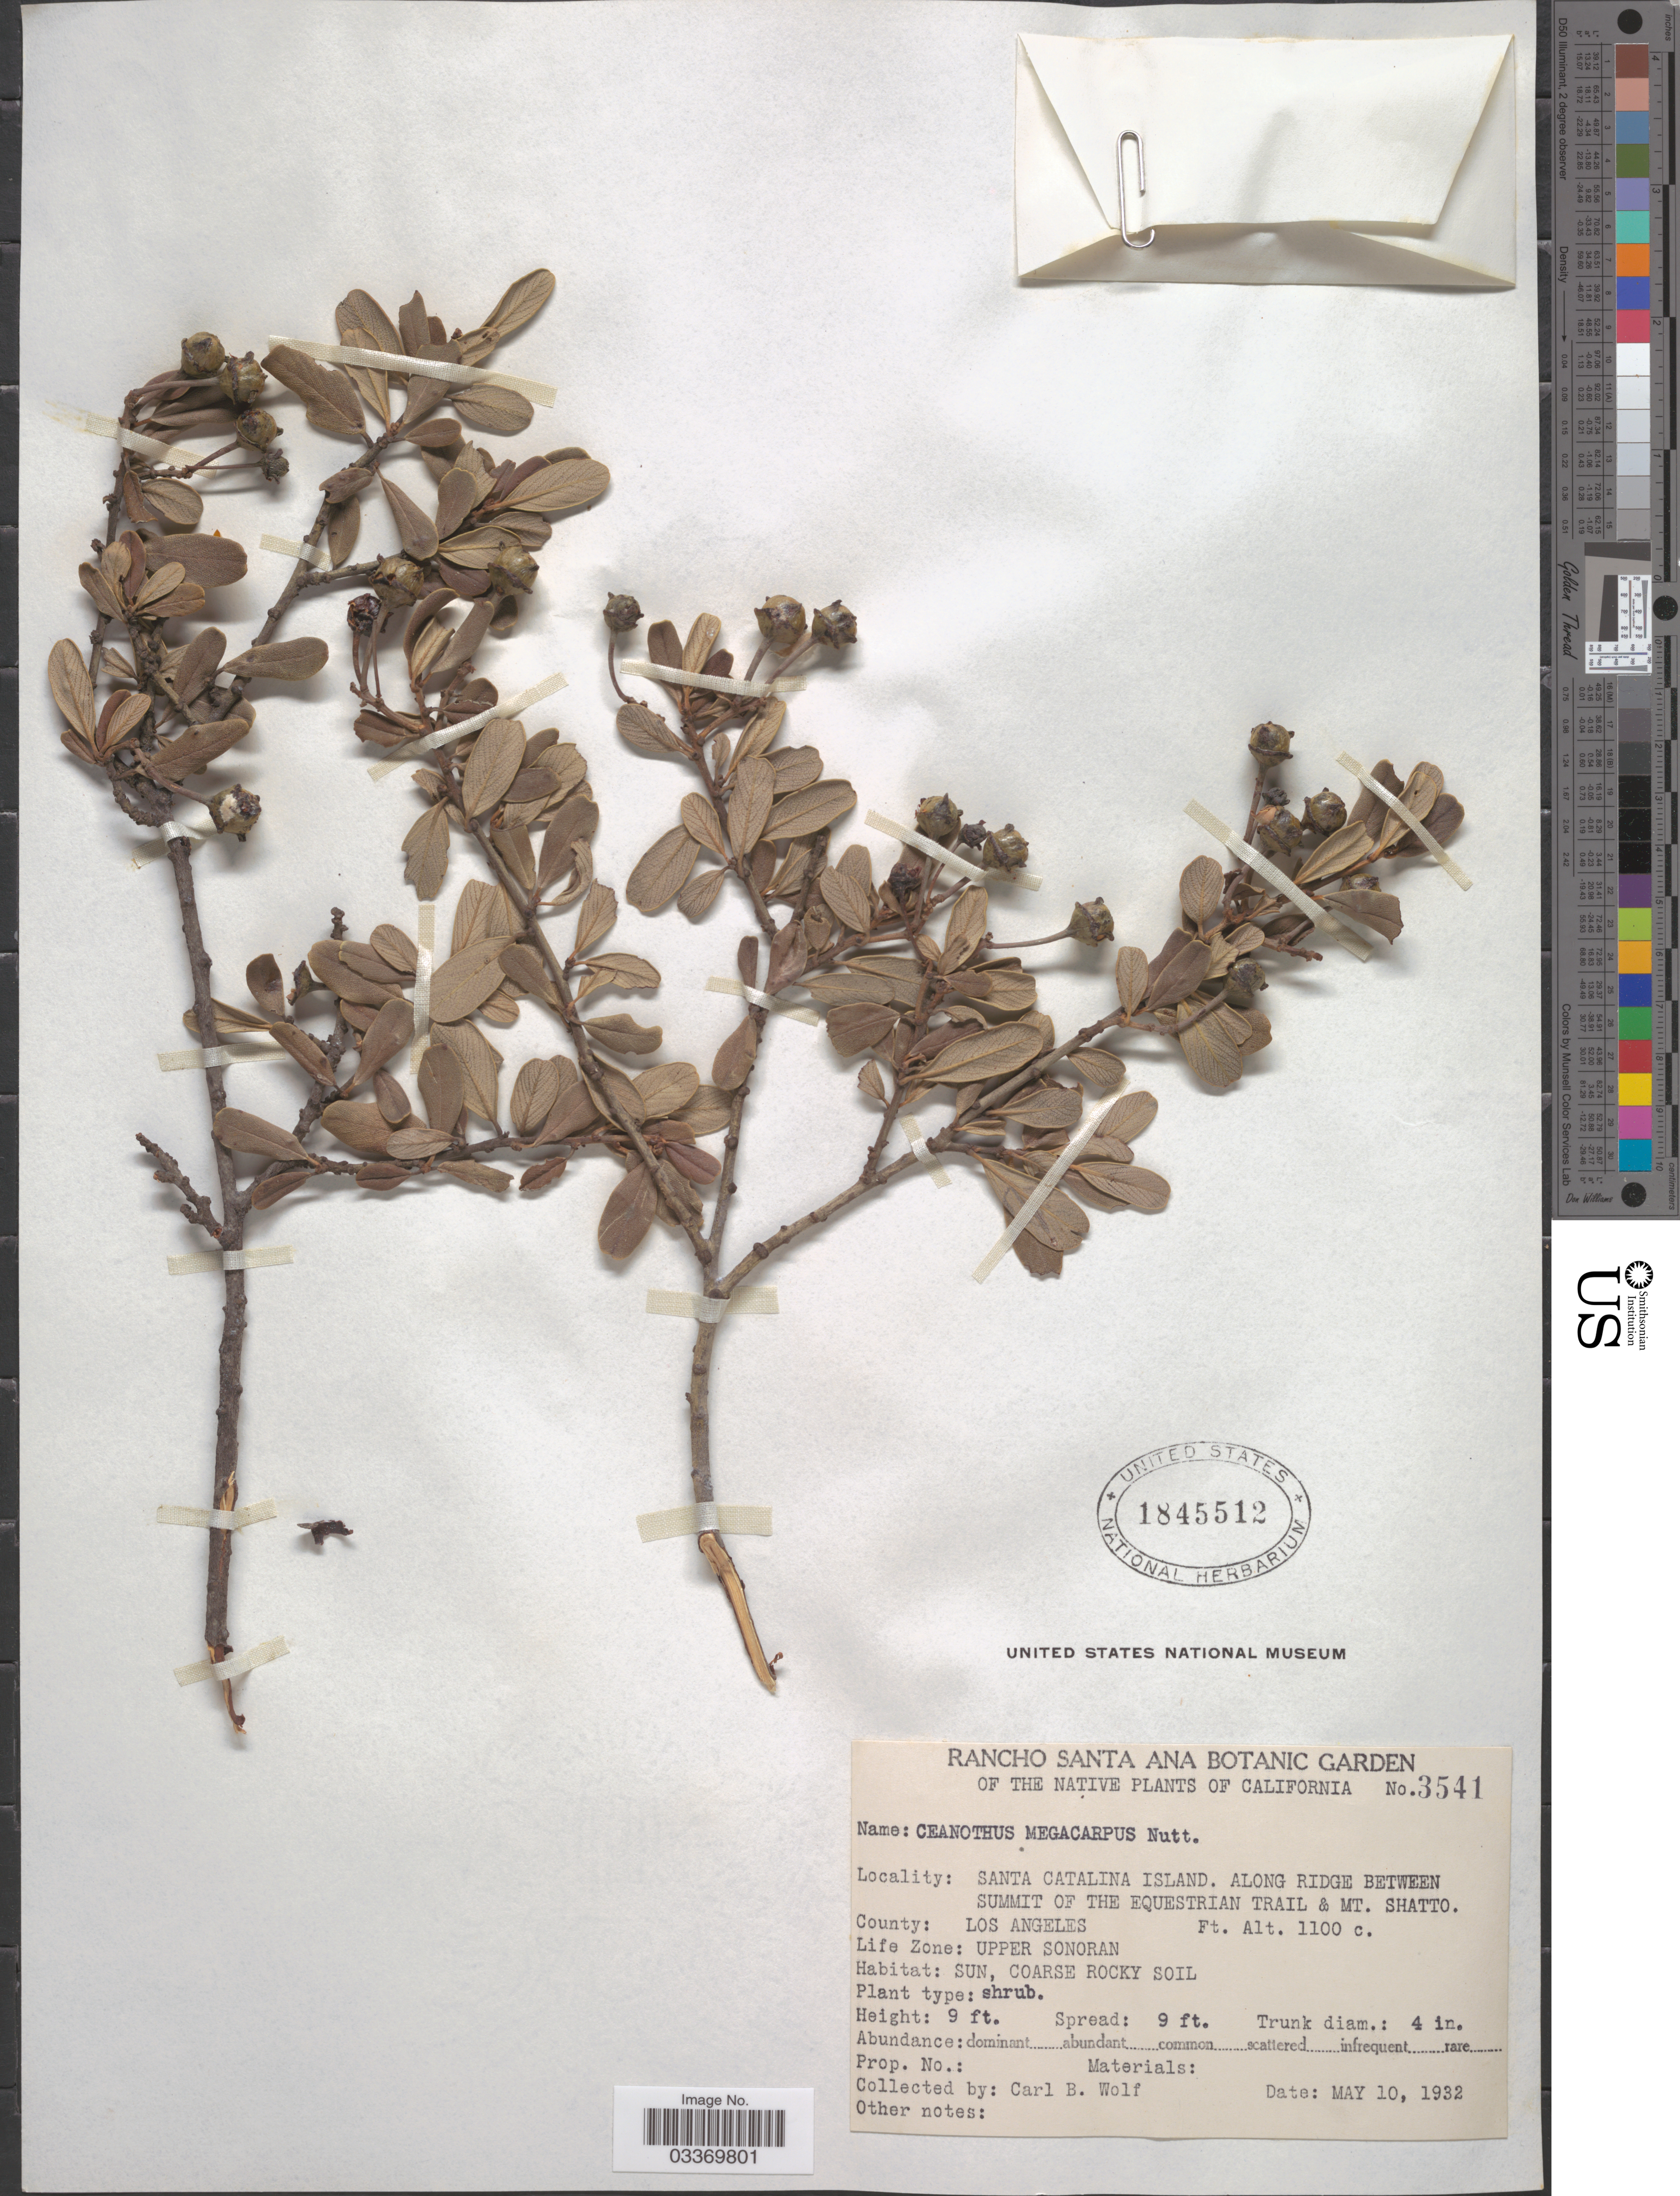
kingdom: Plantae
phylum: Tracheophyta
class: Magnoliopsida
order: Rosales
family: Rhamnaceae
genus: Ceanothus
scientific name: Ceanothus megacarpus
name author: Munz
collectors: C. B. Wolf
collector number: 3541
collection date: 1932-05-10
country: United States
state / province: California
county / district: Los Angeles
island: Santa Catalina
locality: Santa Catalina Island. Along ridge between summit of the Equestrian Trail & Mt. Shatto. County: Los Angeles. Life Zone: Upper Sonoran.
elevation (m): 335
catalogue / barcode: US 1845512